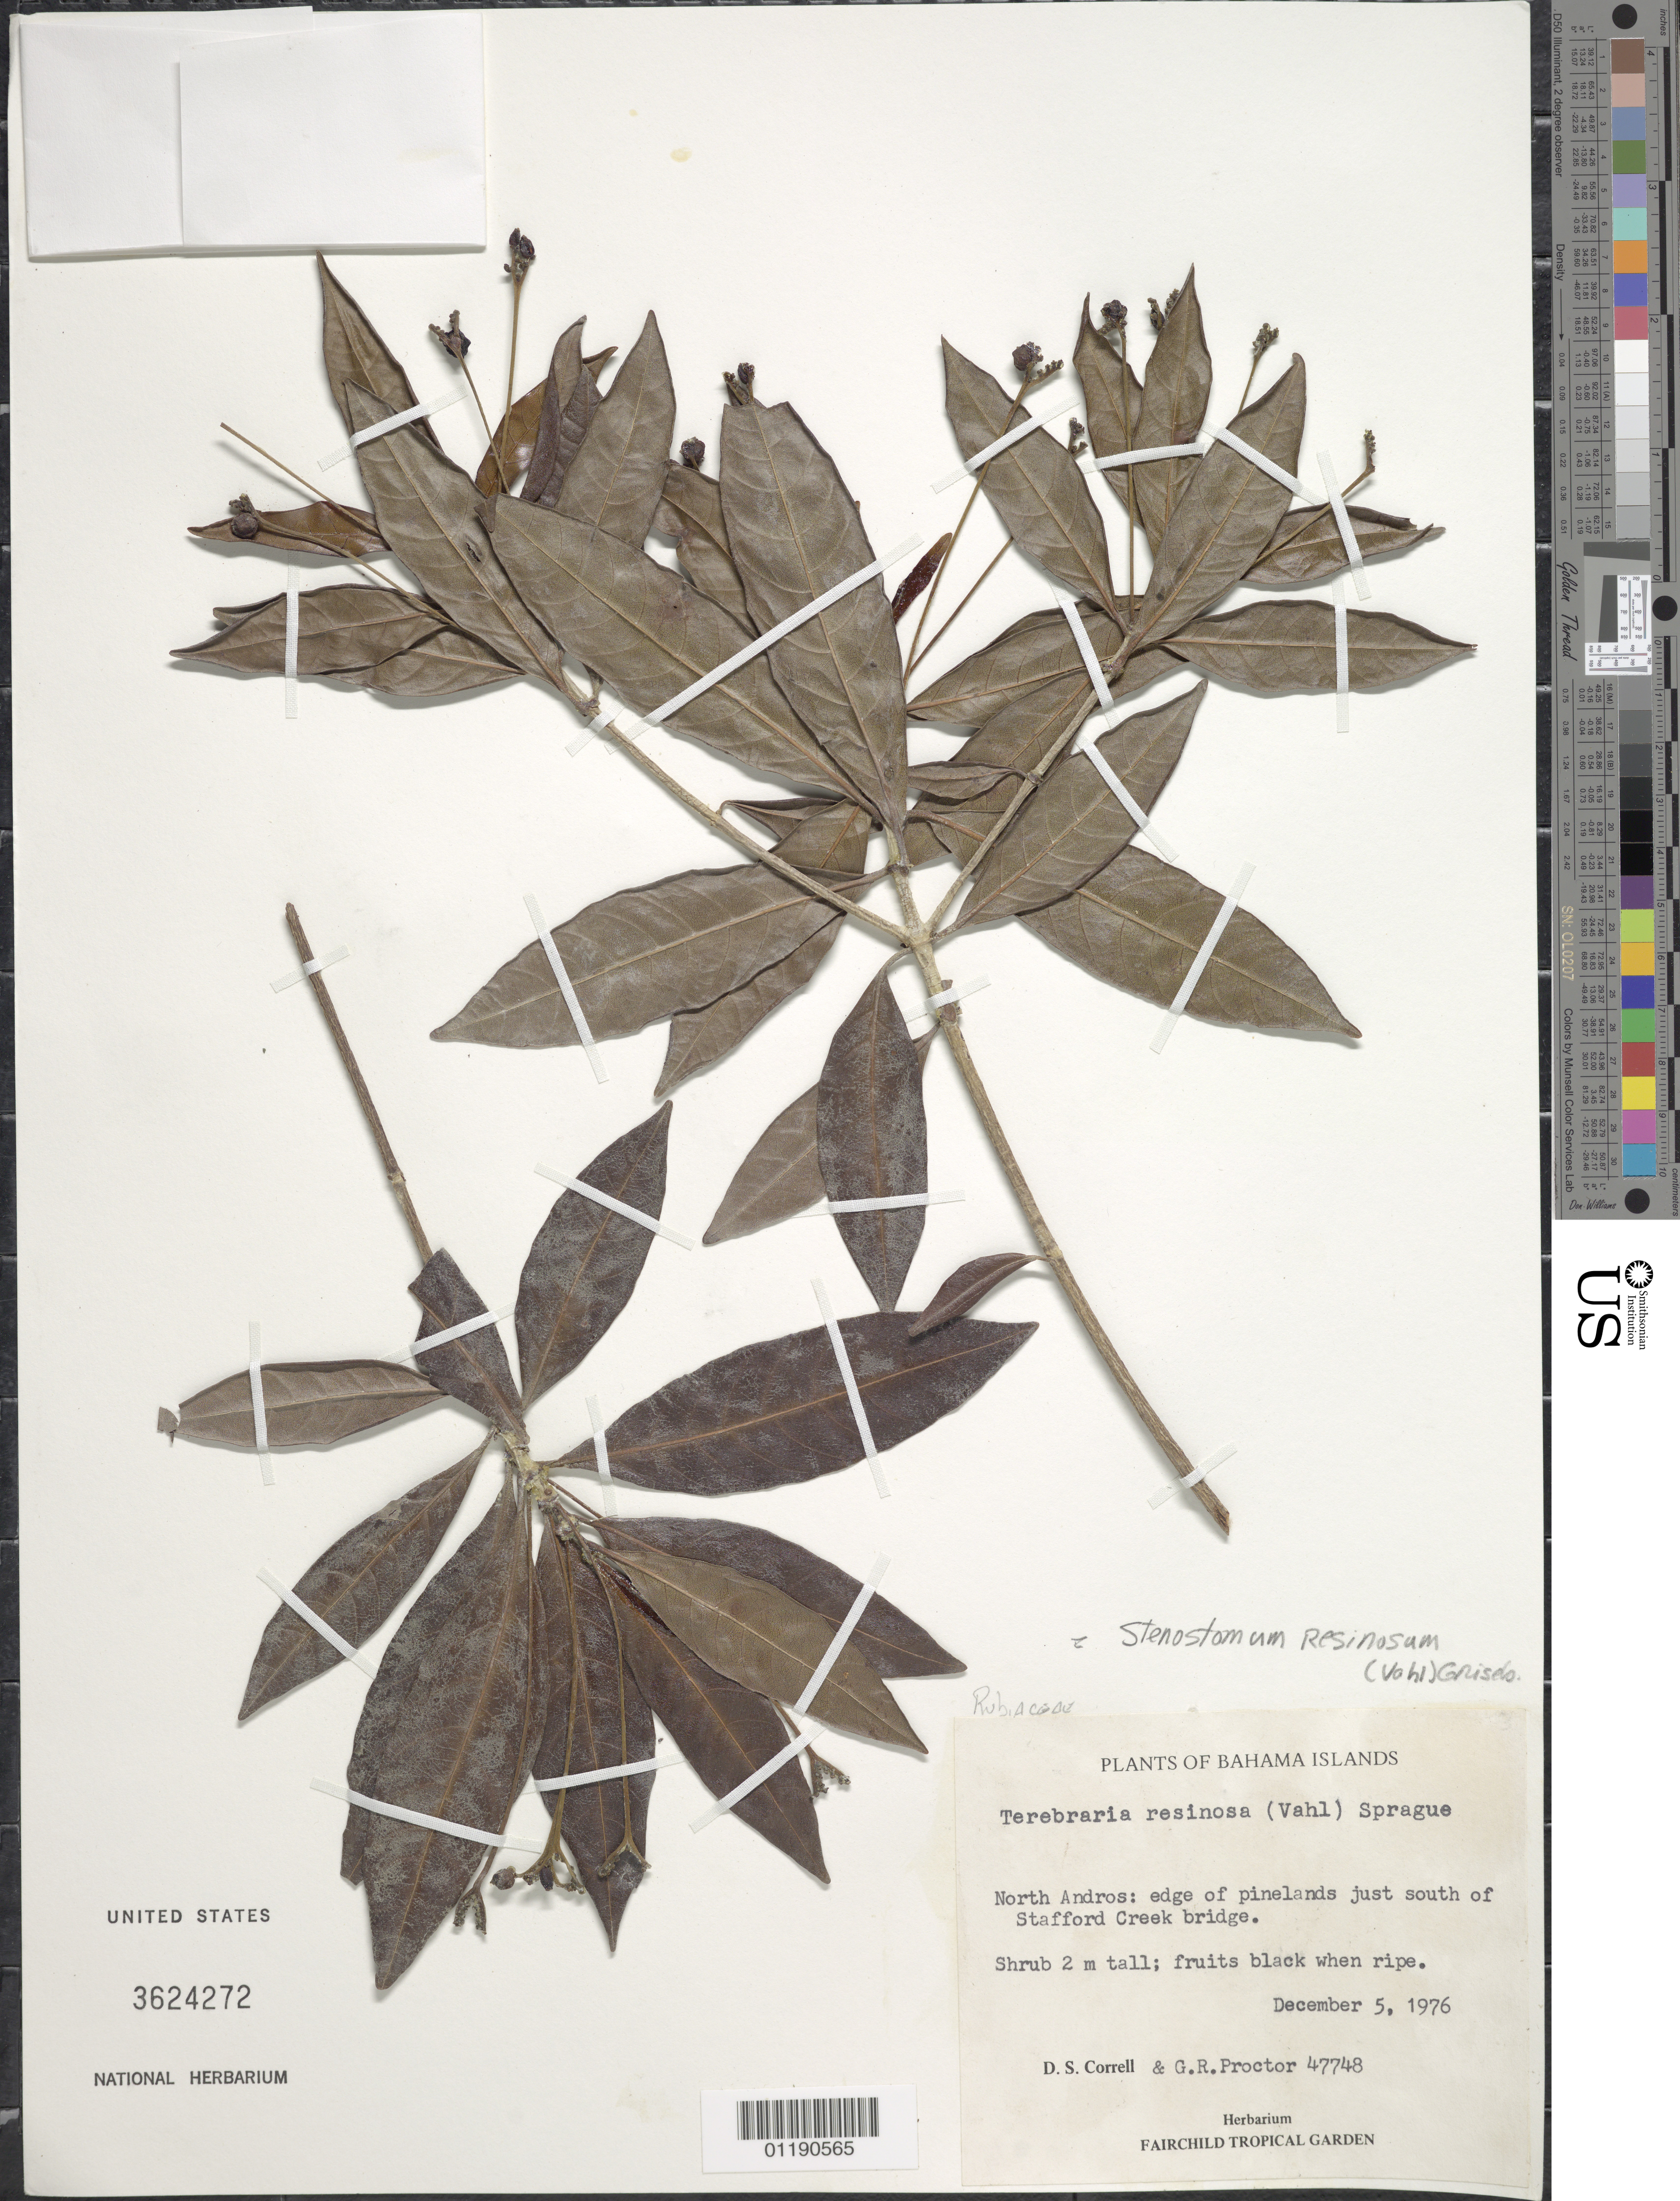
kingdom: Plantae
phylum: Tracheophyta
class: Magnoliopsida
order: Gentianales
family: Rubiaceae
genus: Stenostomum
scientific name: Stenostomum resinosum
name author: (Vahl) Griseb.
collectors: D. S. Correll & G. R. Proctor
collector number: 47748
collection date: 1976-12-05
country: Bahamas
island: North Andros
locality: North Andros: Edge of pinelands just S of Stafford Creek Bridge.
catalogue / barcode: US 3624272